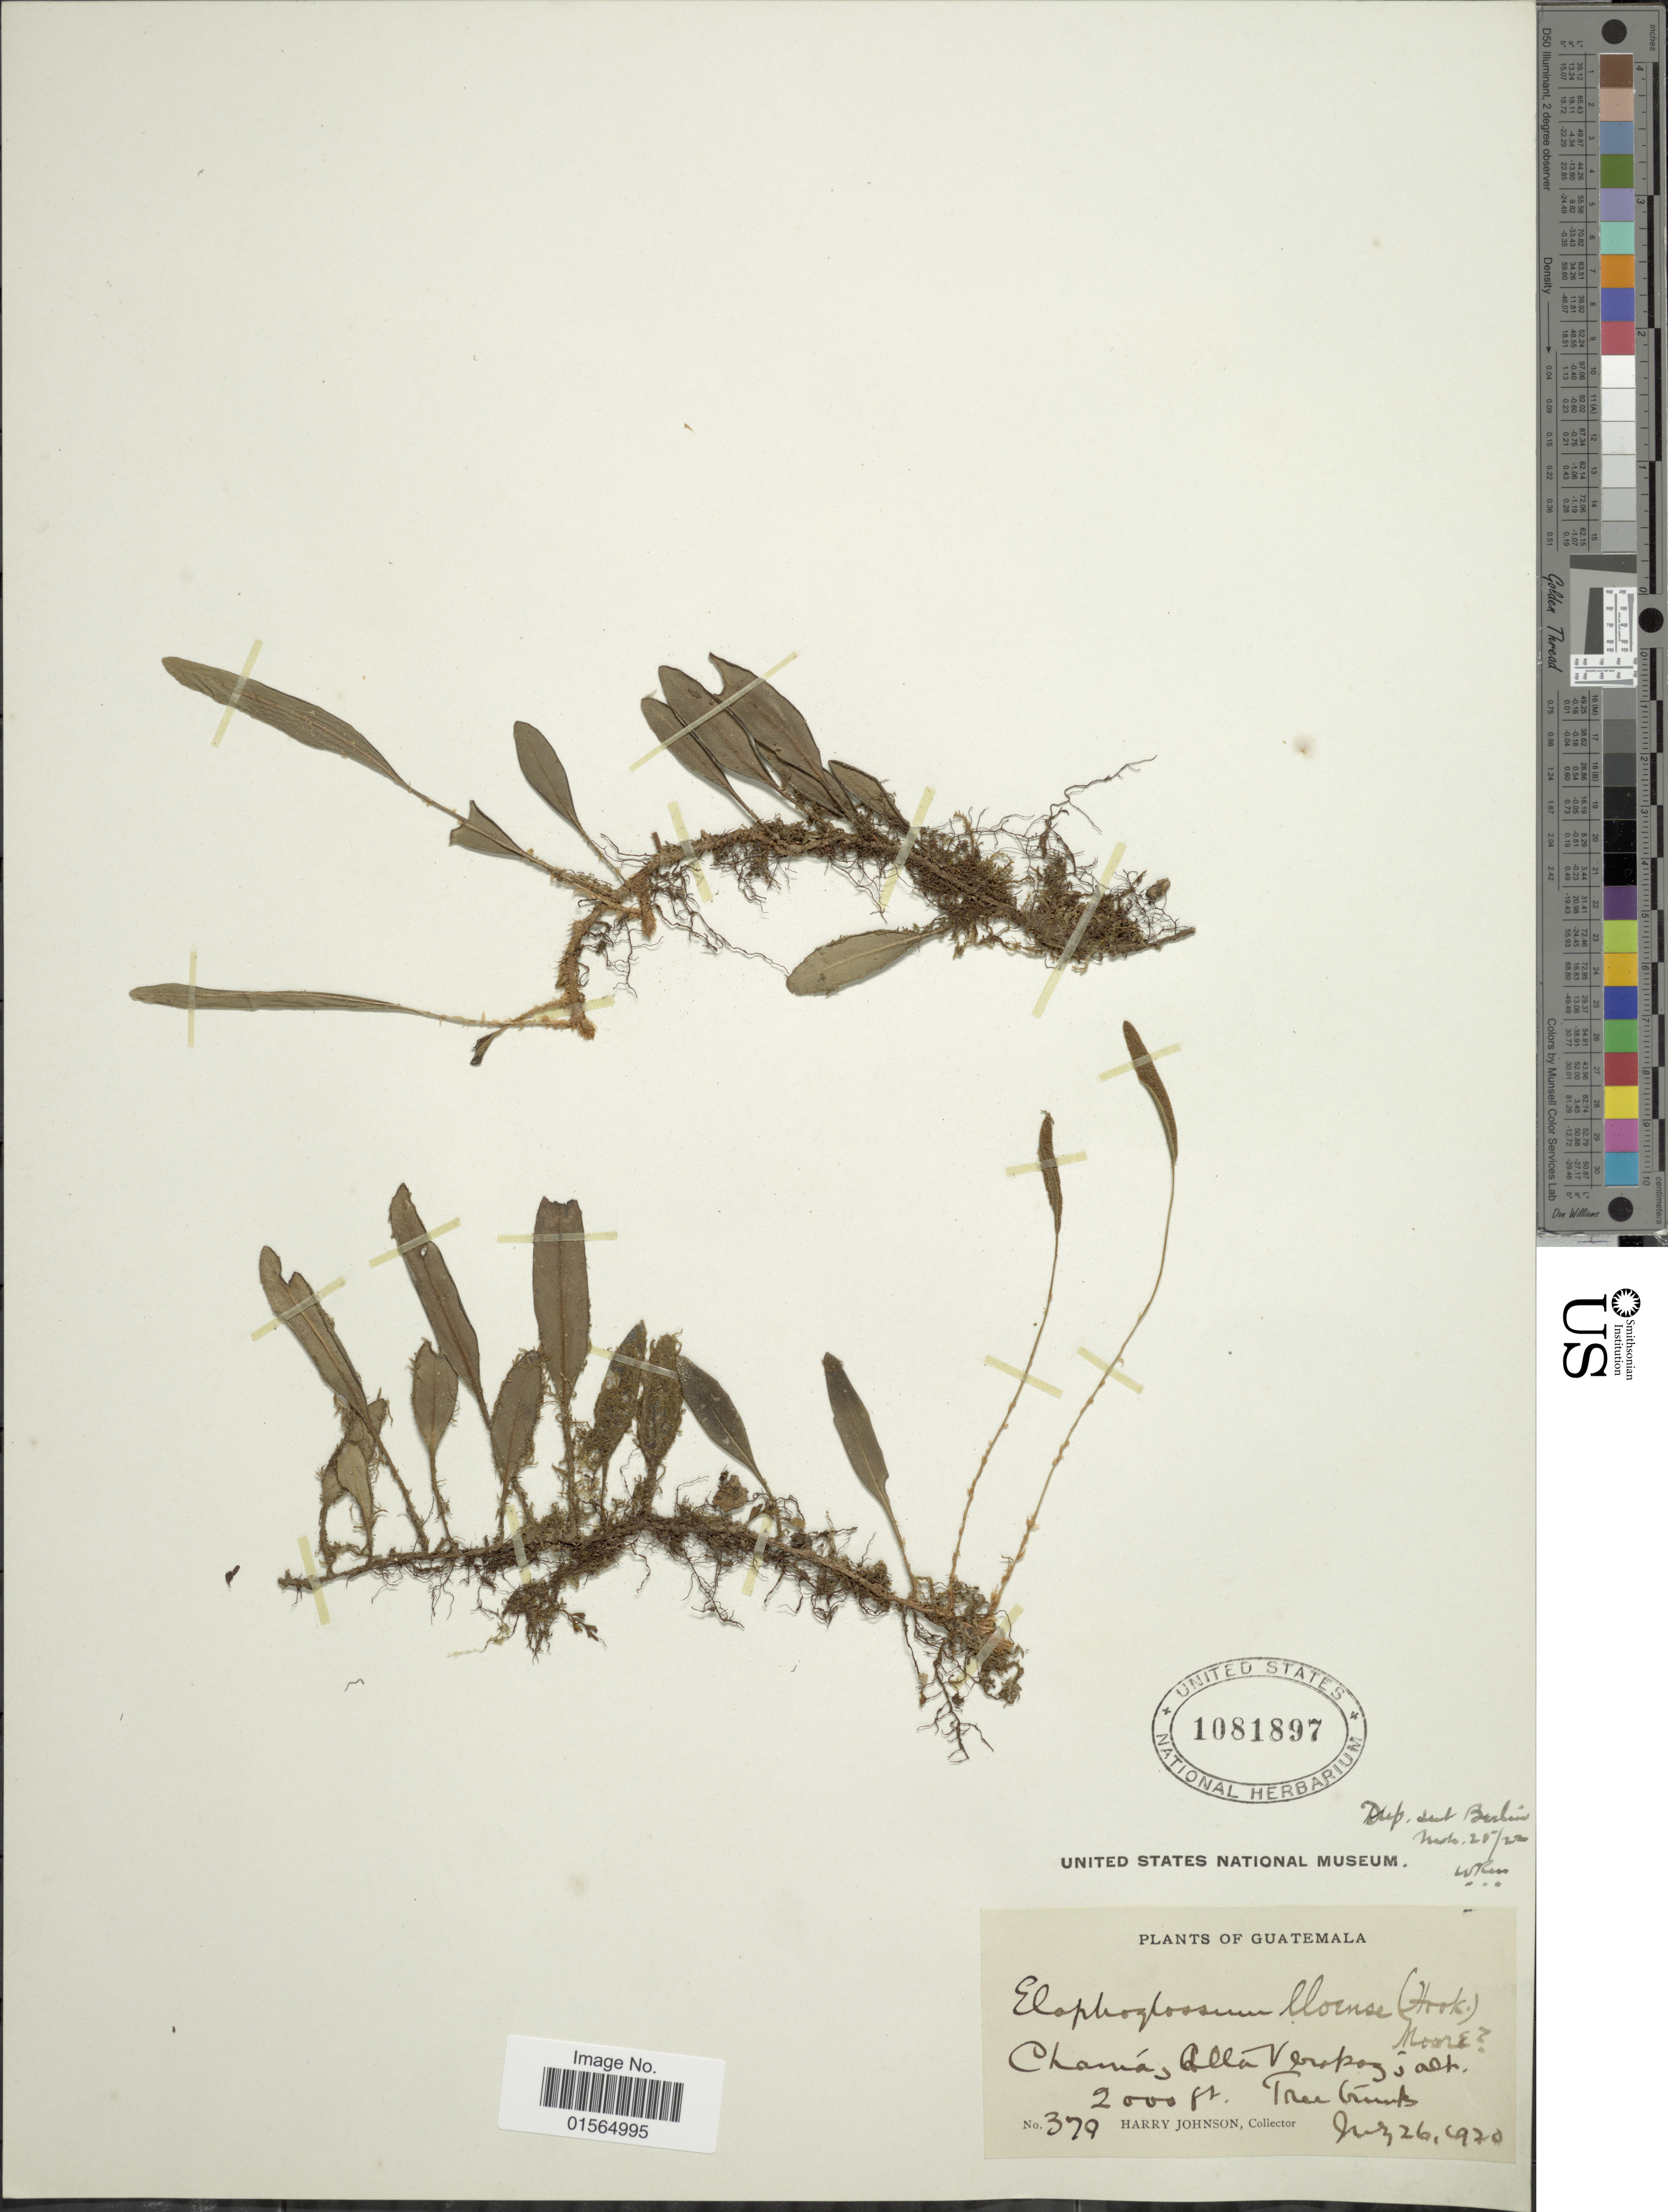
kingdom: Plantae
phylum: Tracheophyta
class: Polypodiopsida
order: Polypodiales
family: Dryopteridaceae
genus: Elaphoglossum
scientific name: Elaphoglossum revolutum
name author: (Liebm.) T. Moore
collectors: H. Johnson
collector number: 379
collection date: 1970-07-26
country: Guatemala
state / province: Alta Verapaz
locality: Chama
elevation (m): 610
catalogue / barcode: US 1081897